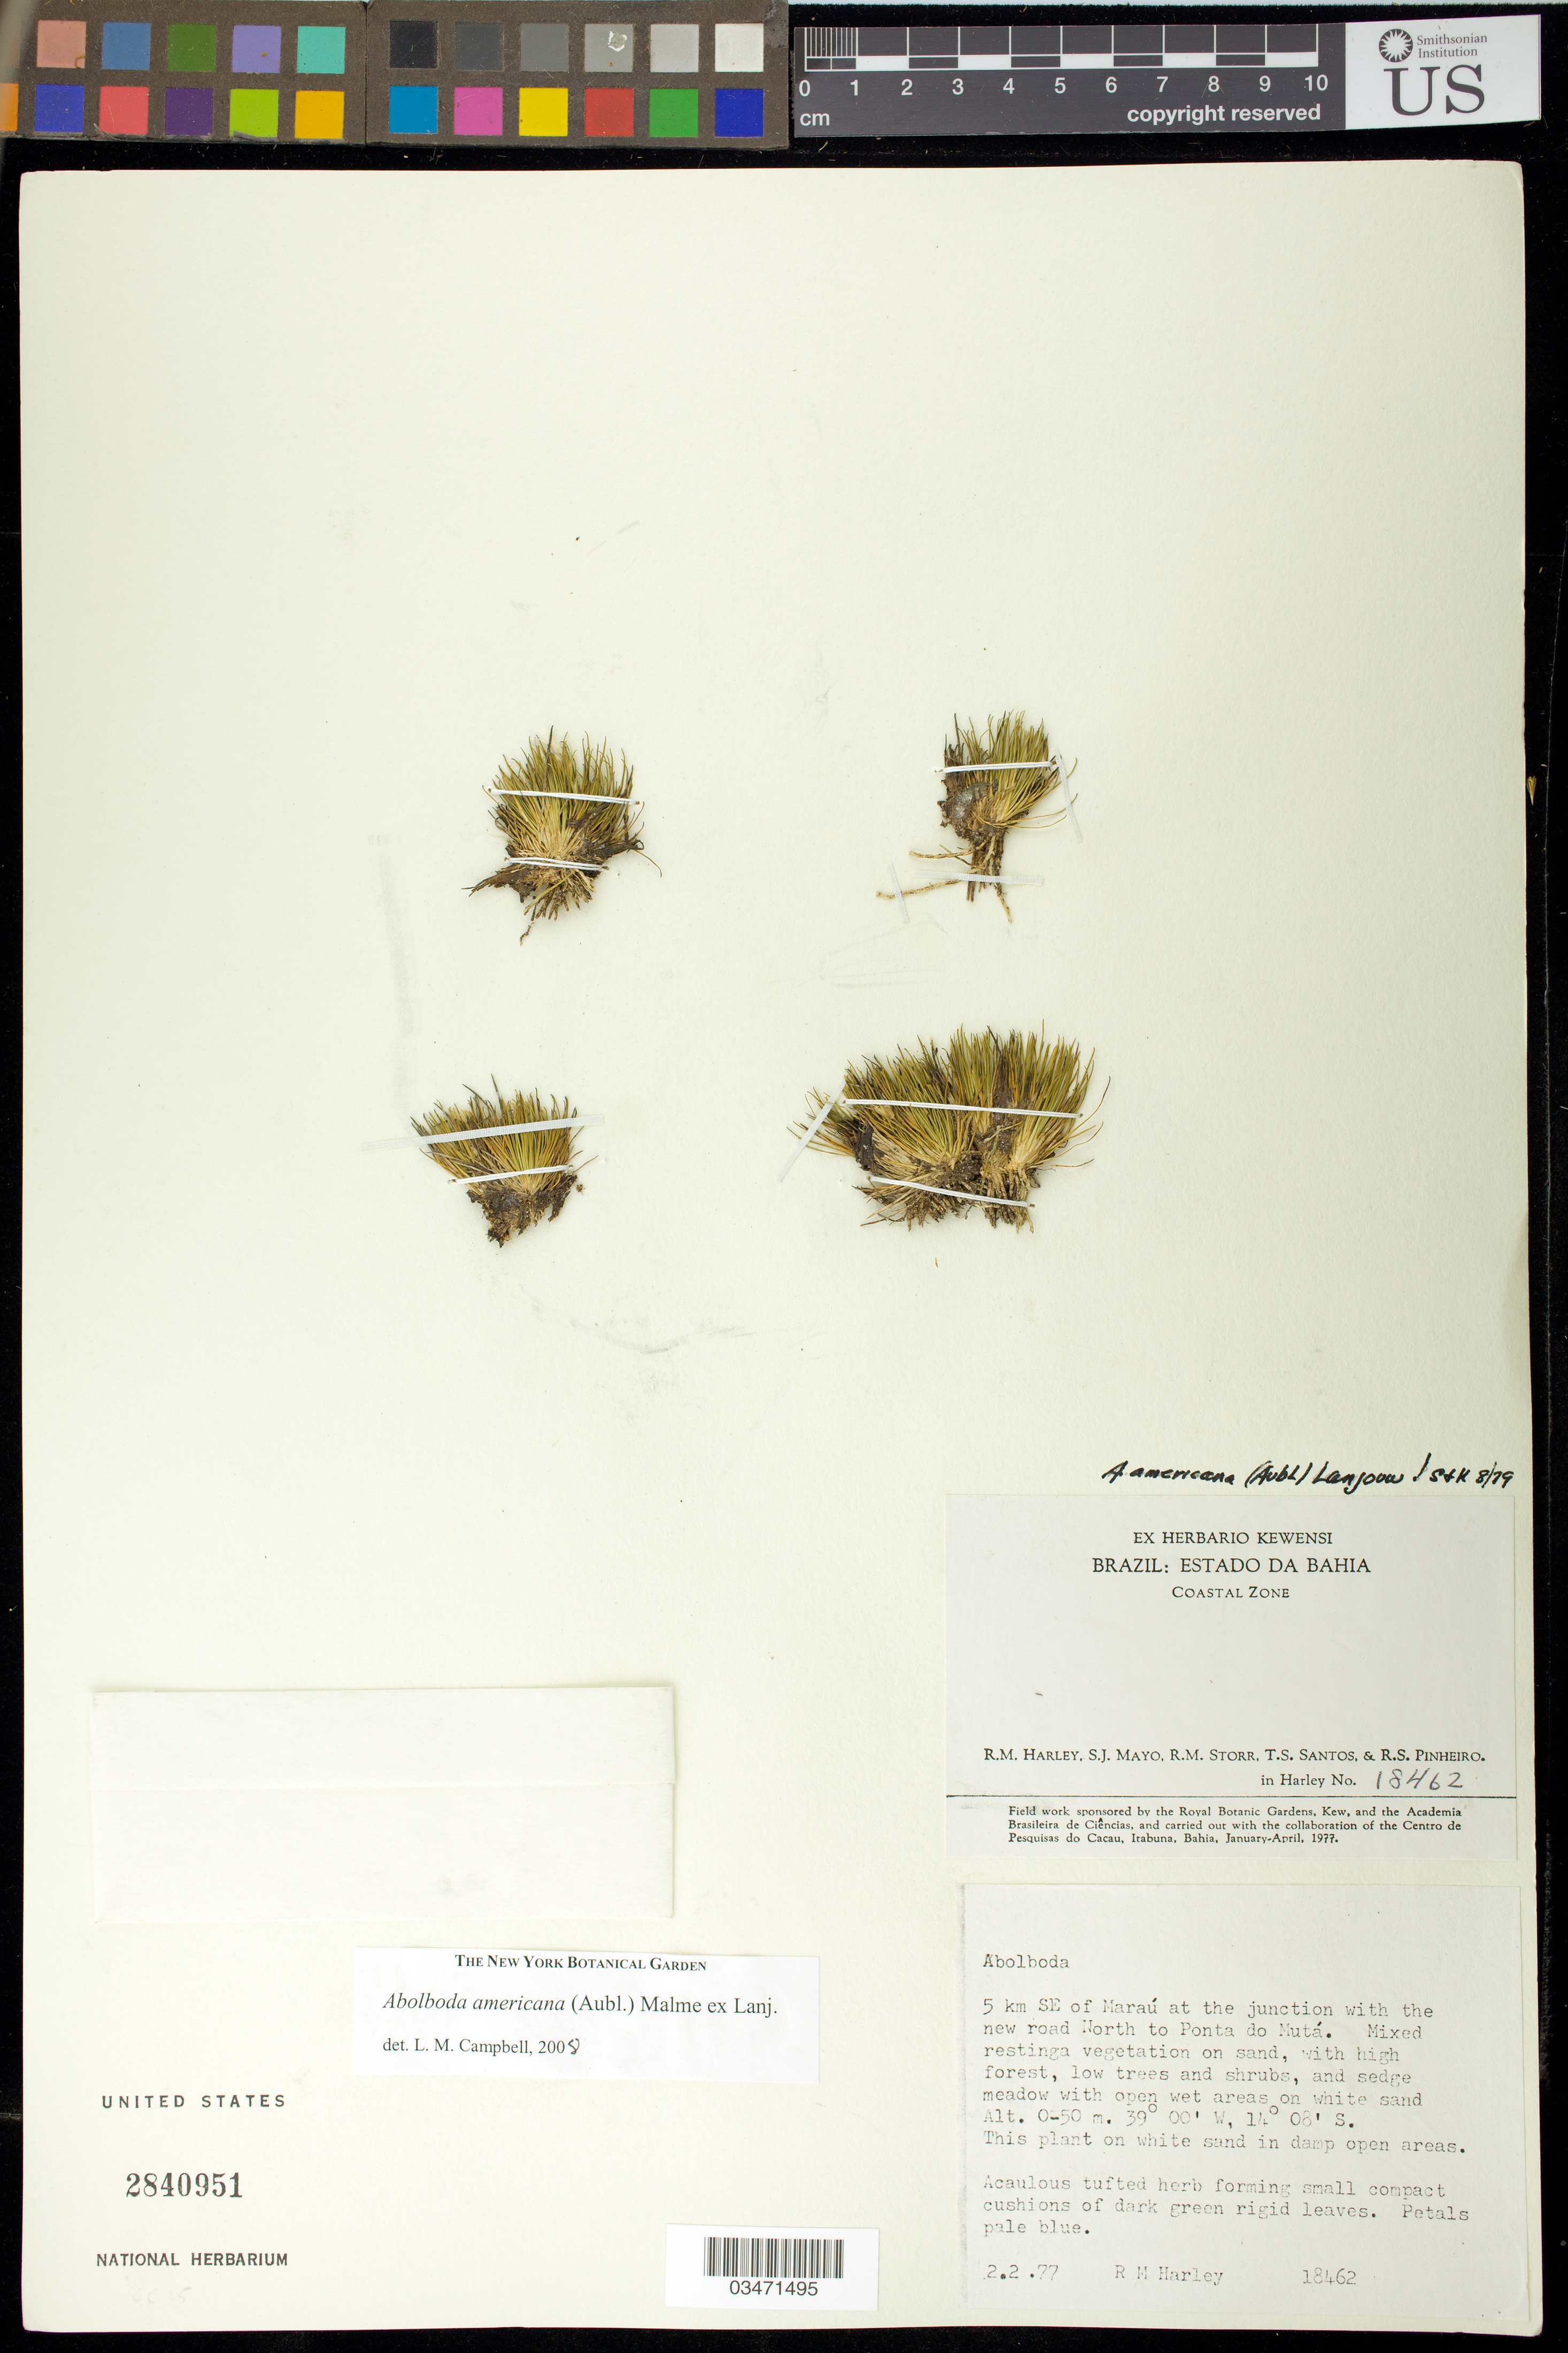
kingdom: Plantae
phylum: Tracheophyta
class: Liliopsida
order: Poales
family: Xyridaceae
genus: Abolboda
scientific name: Abolboda americana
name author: (Aubl.) Lanj.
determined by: Campbell, L. M.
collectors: R. M. Harley, S. J. Mayo, R. M. Storr, T. S. Santos & R. S. Pinheiro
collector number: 18462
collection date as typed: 2 Feb 1977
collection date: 1977-02-02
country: Brazil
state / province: Bahia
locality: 5 km SE of Marau at the junction with the new road N to Ponta do Muta.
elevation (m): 0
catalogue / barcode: US 2840951